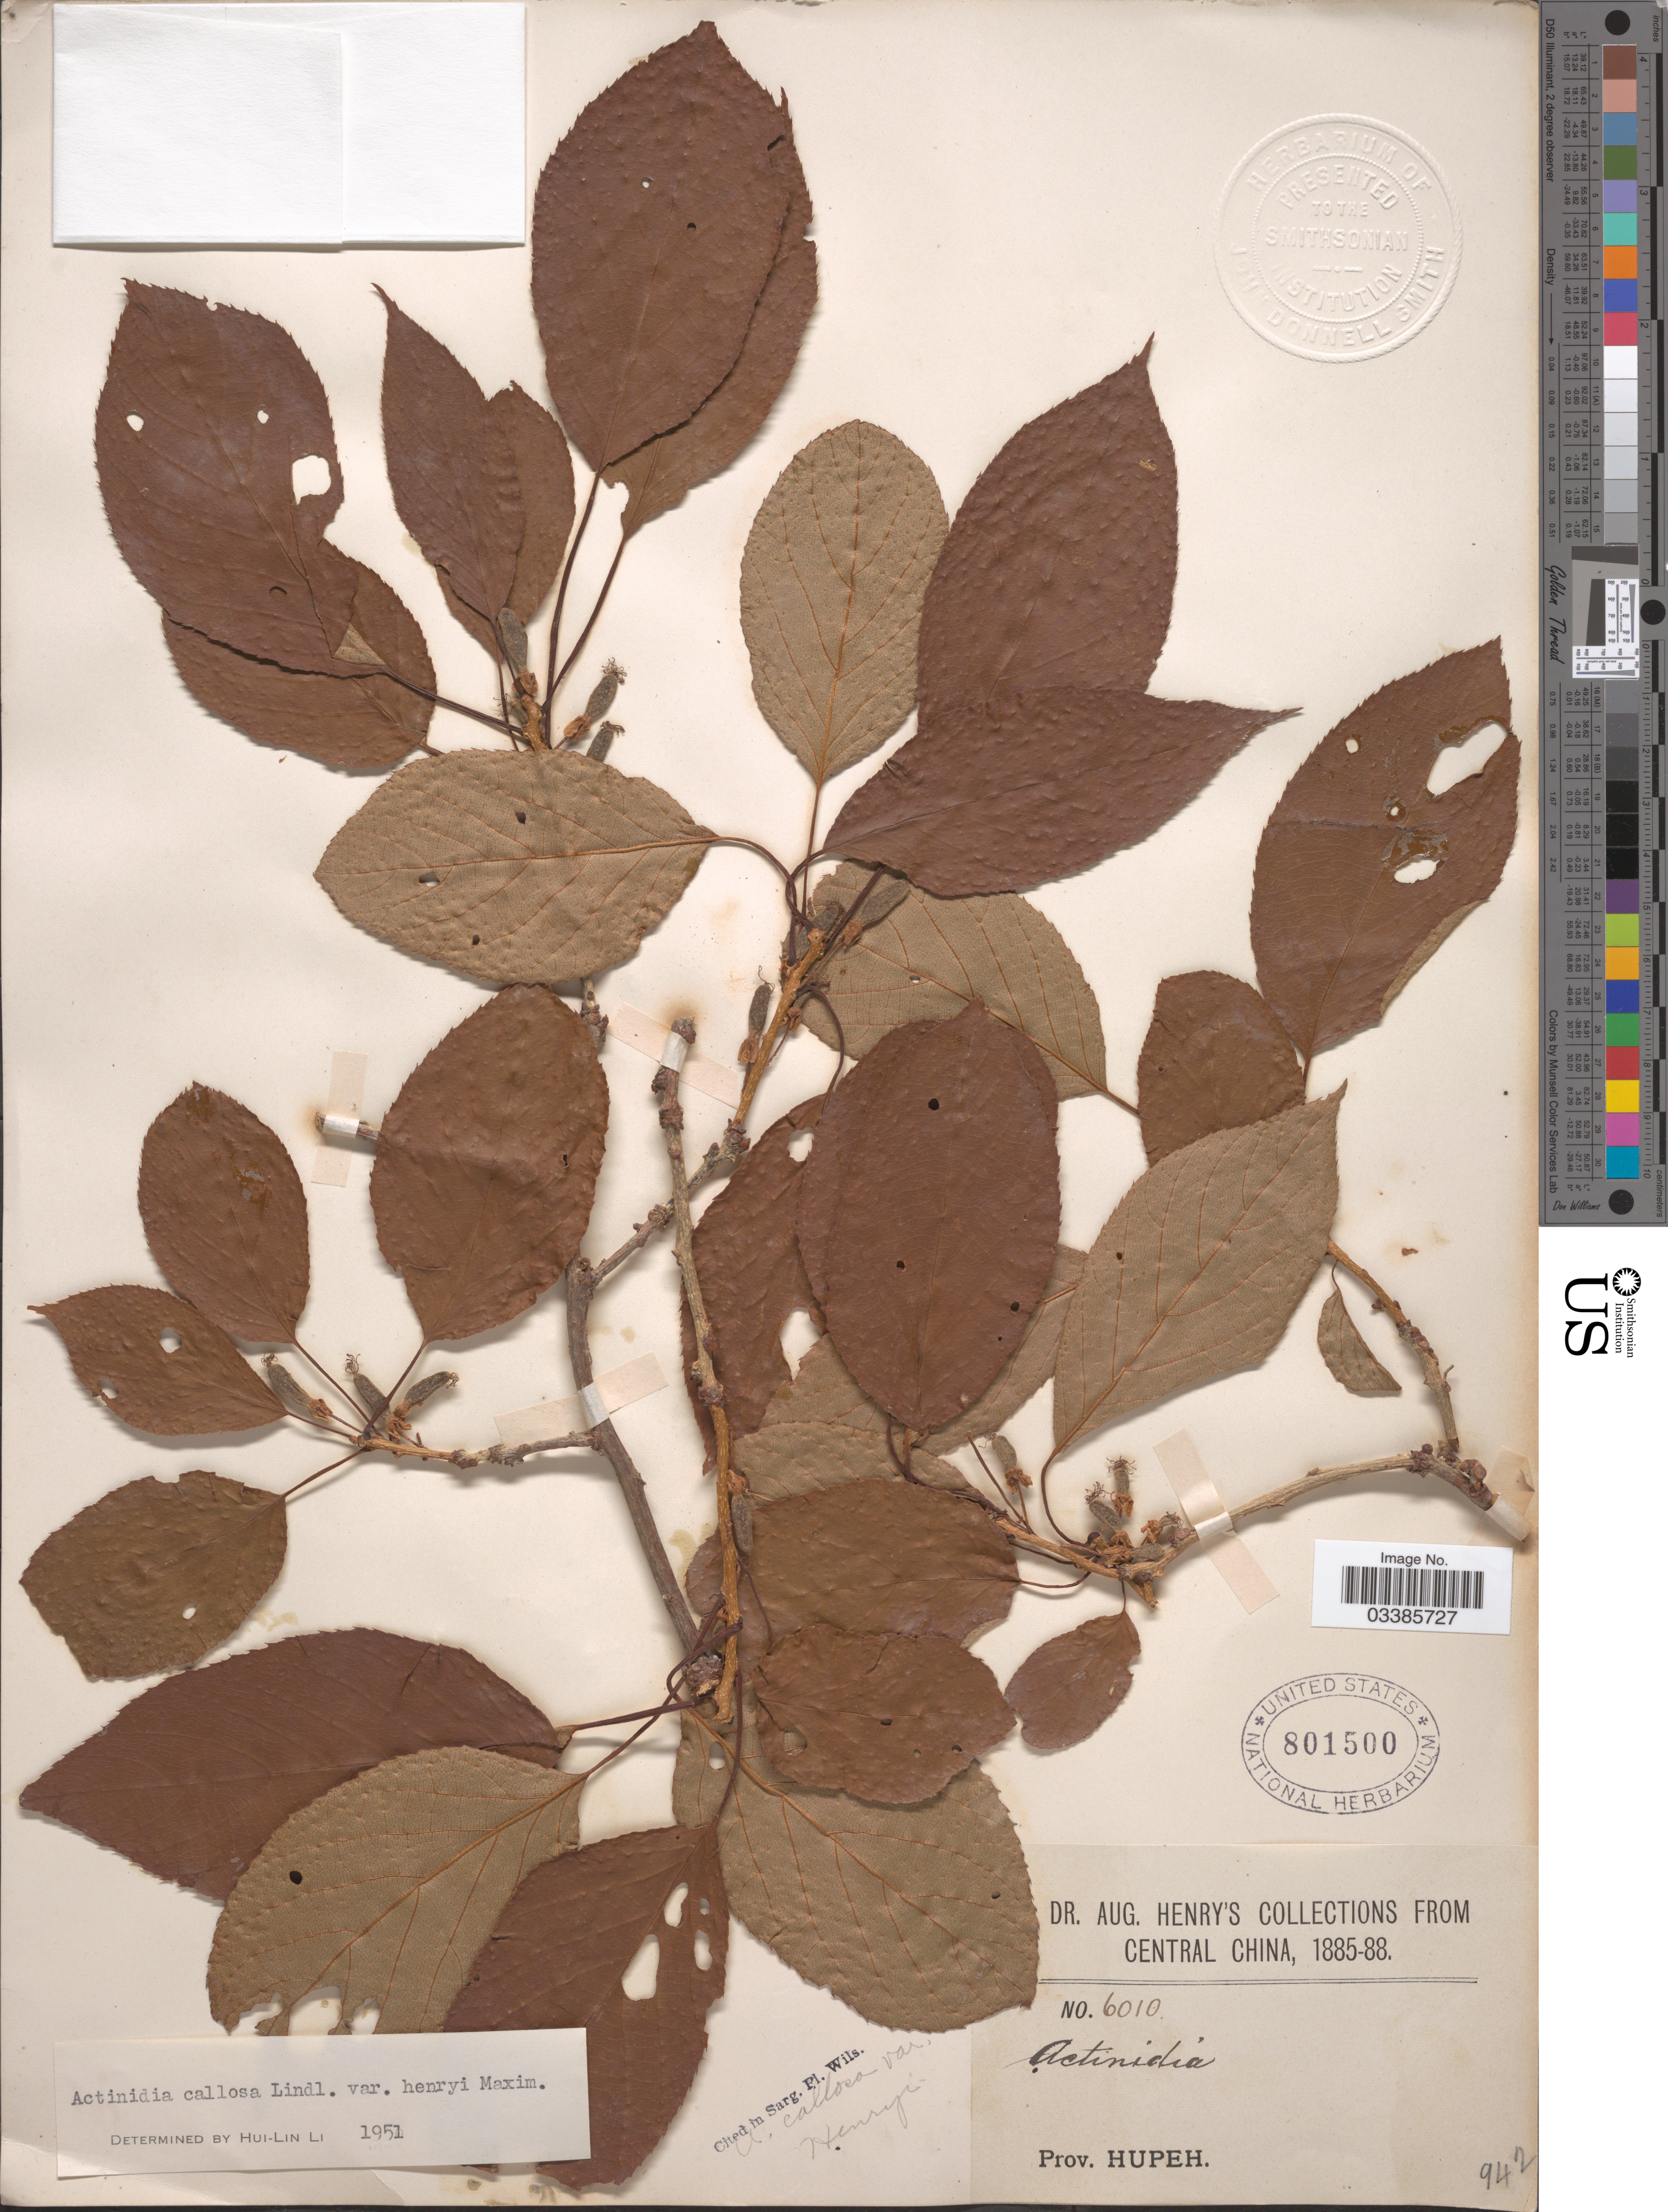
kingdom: Plantae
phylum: Tracheophyta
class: Magnoliopsida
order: Ericales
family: Actinidiaceae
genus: Actinidia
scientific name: Actinidia callosa var. henryi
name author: Maxim.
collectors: A. Henry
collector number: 6010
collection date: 1885/1888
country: China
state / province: Hubei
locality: Central China. Prov. Hupeh.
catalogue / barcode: US 801500